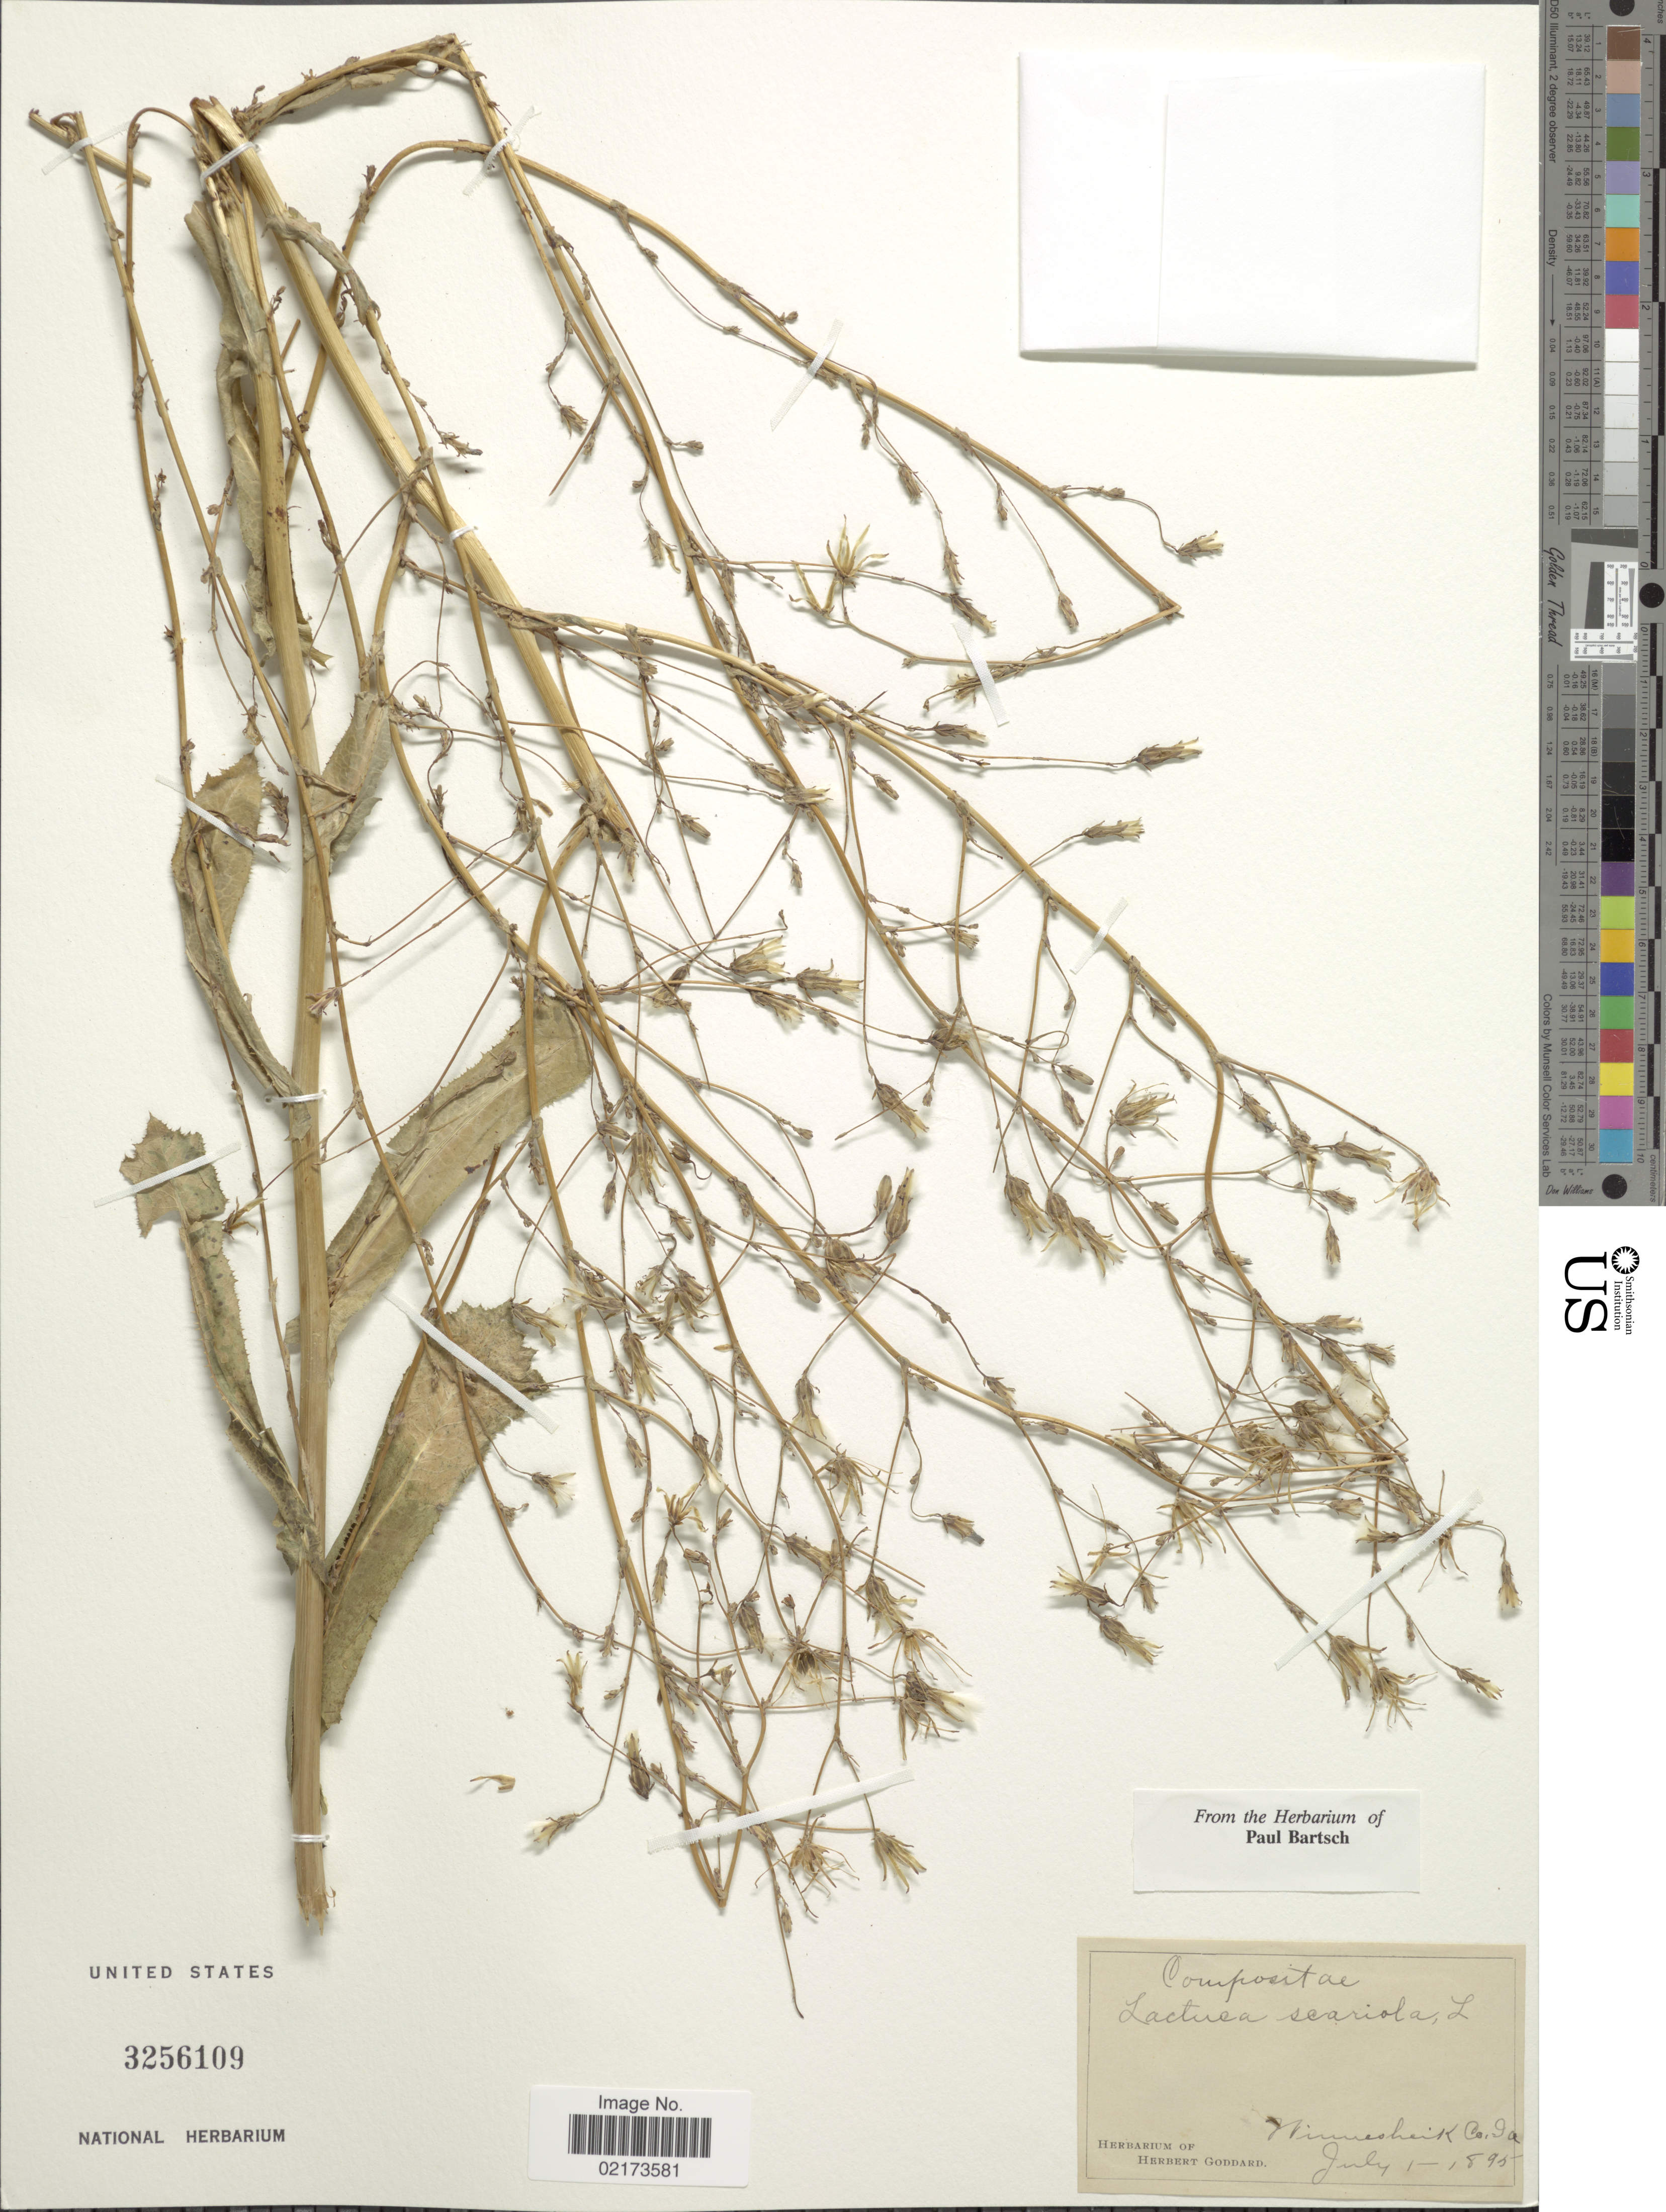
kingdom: Plantae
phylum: Tracheophyta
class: Magnoliopsida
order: Asterales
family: Asteraceae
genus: Lactuca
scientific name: Lactuca serriola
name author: L.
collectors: ex herb. Herbert Goddard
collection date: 1895-07-01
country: United States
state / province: Iowa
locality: Winnesheik Co. Ia.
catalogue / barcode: US 3256109